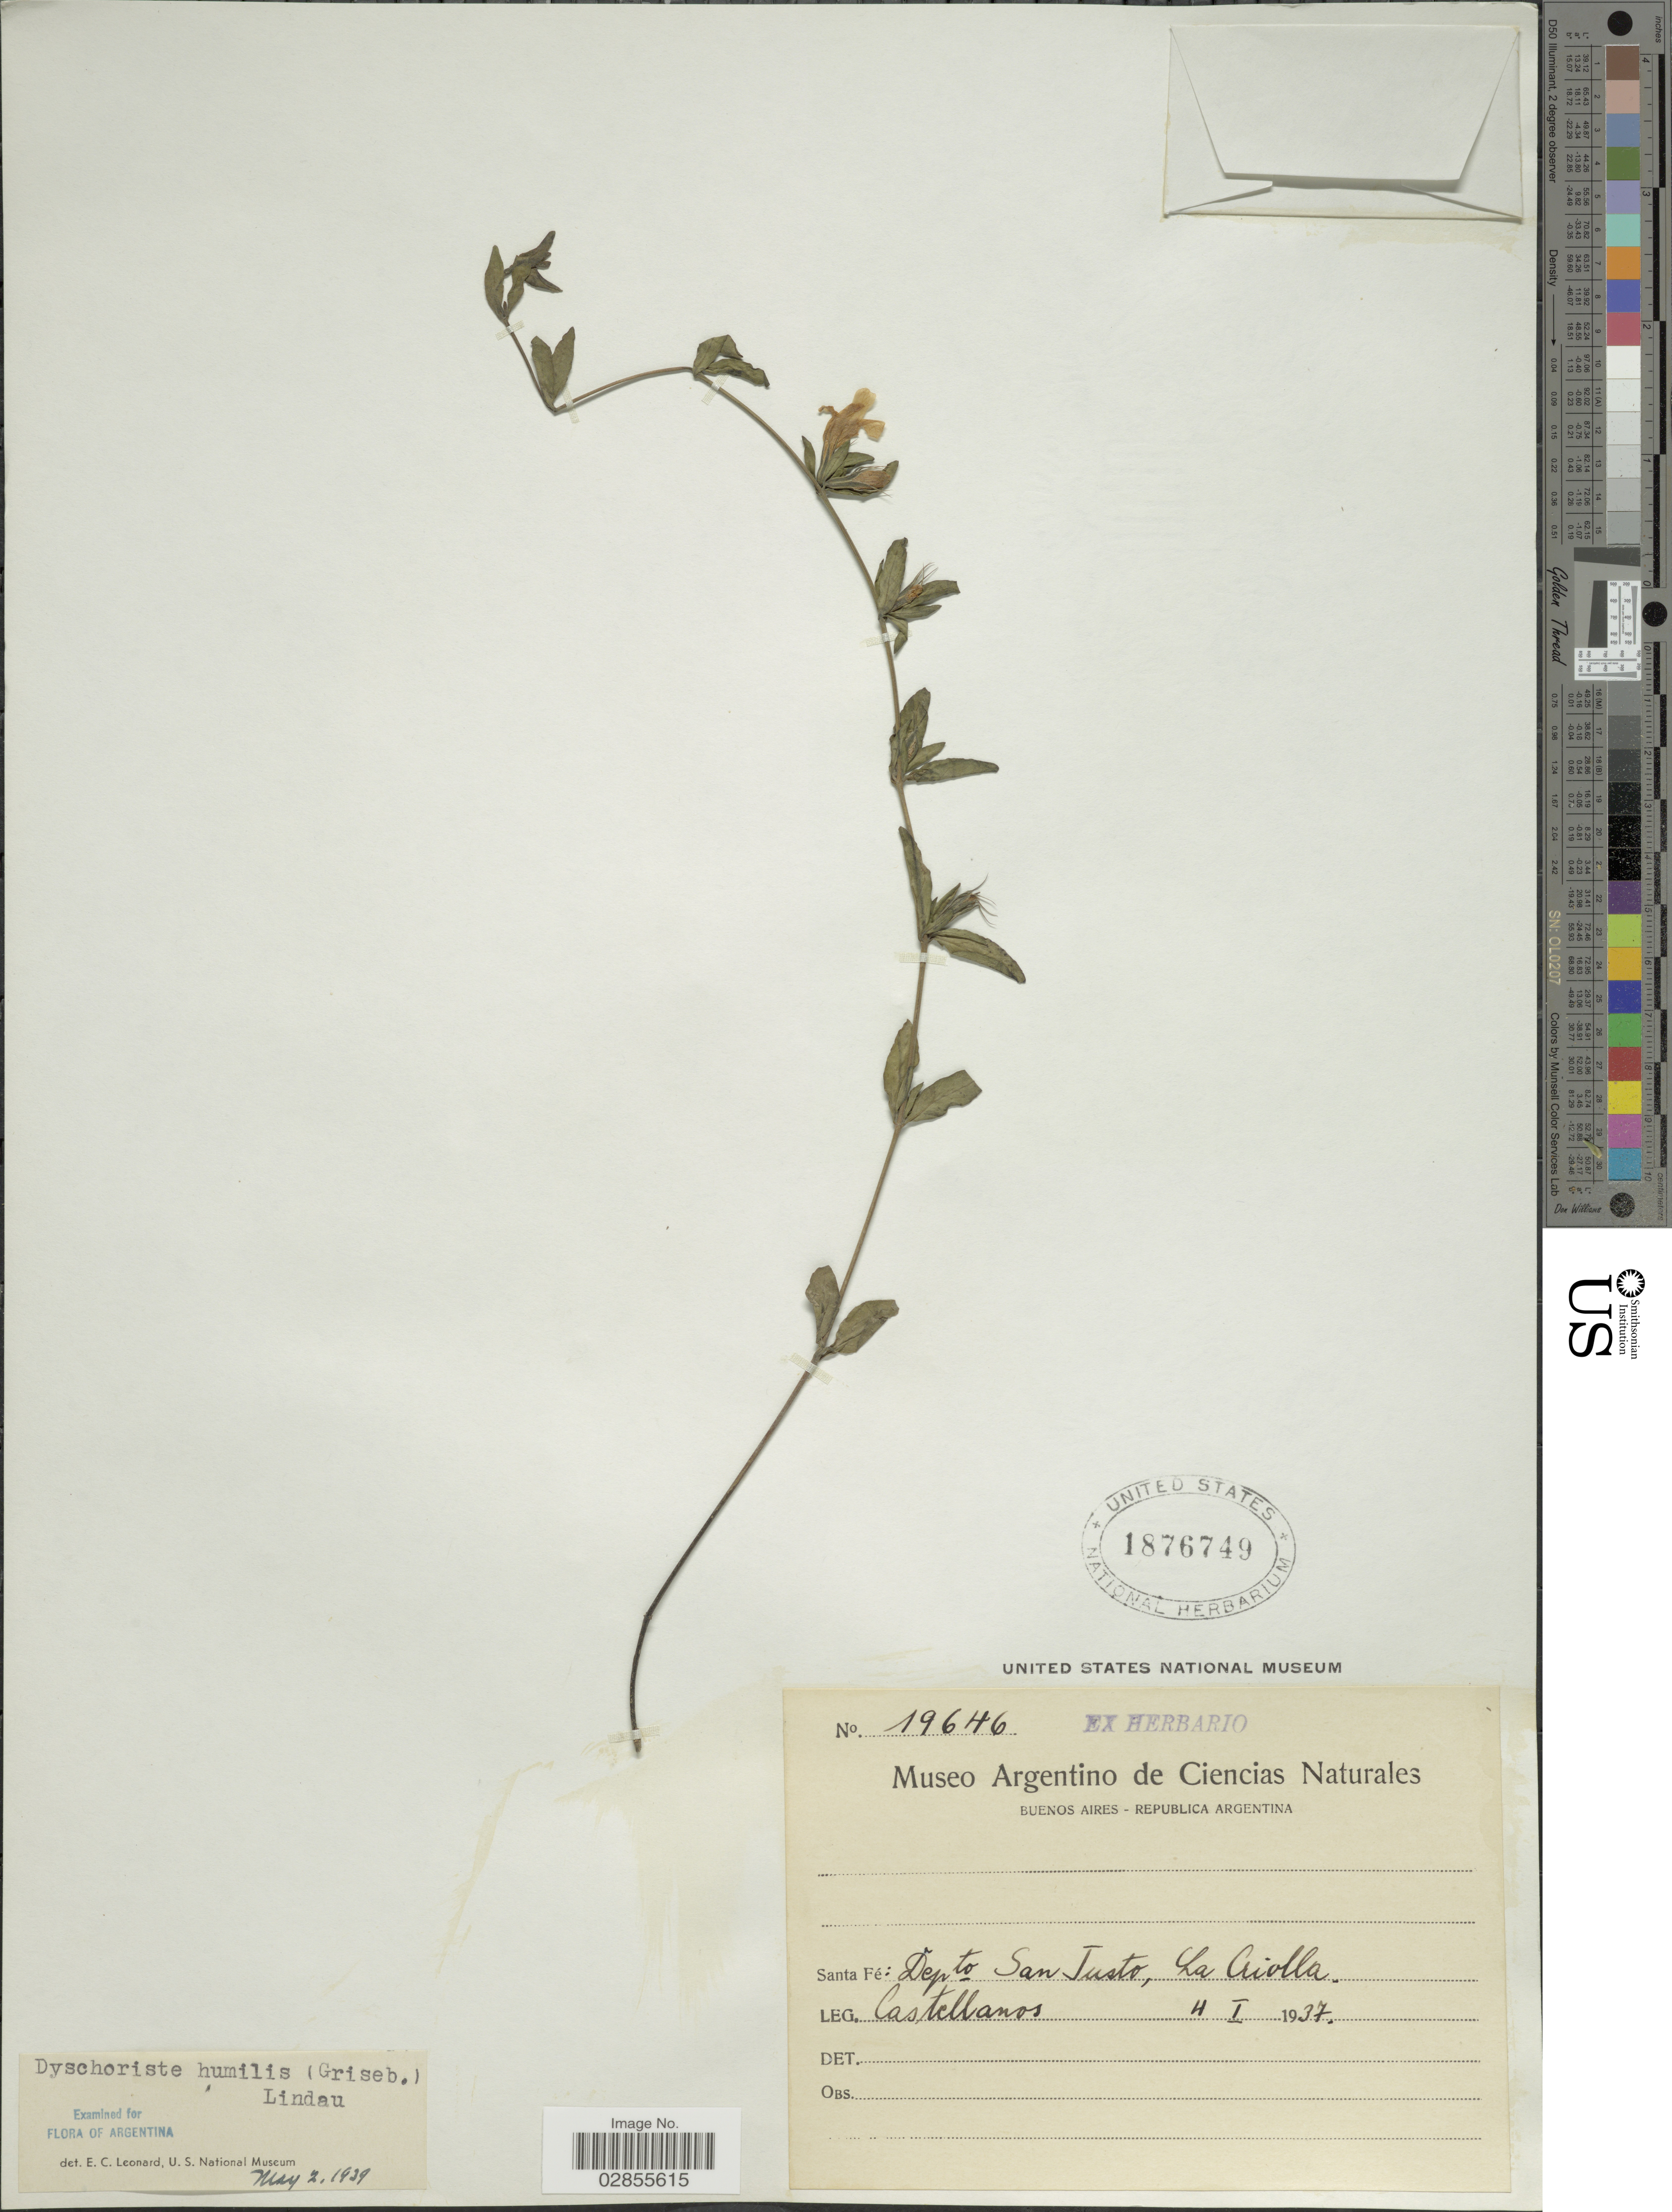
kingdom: Plantae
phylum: Tracheophyta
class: Magnoliopsida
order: Lamiales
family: Acanthaceae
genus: Dyschoriste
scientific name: Dyschoriste humilis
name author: Lindau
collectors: -- Castellanos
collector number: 19646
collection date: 1937-01-04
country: Argentina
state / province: Santa Fe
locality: Depto San Tusto, La Criolla.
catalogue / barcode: US 1876749